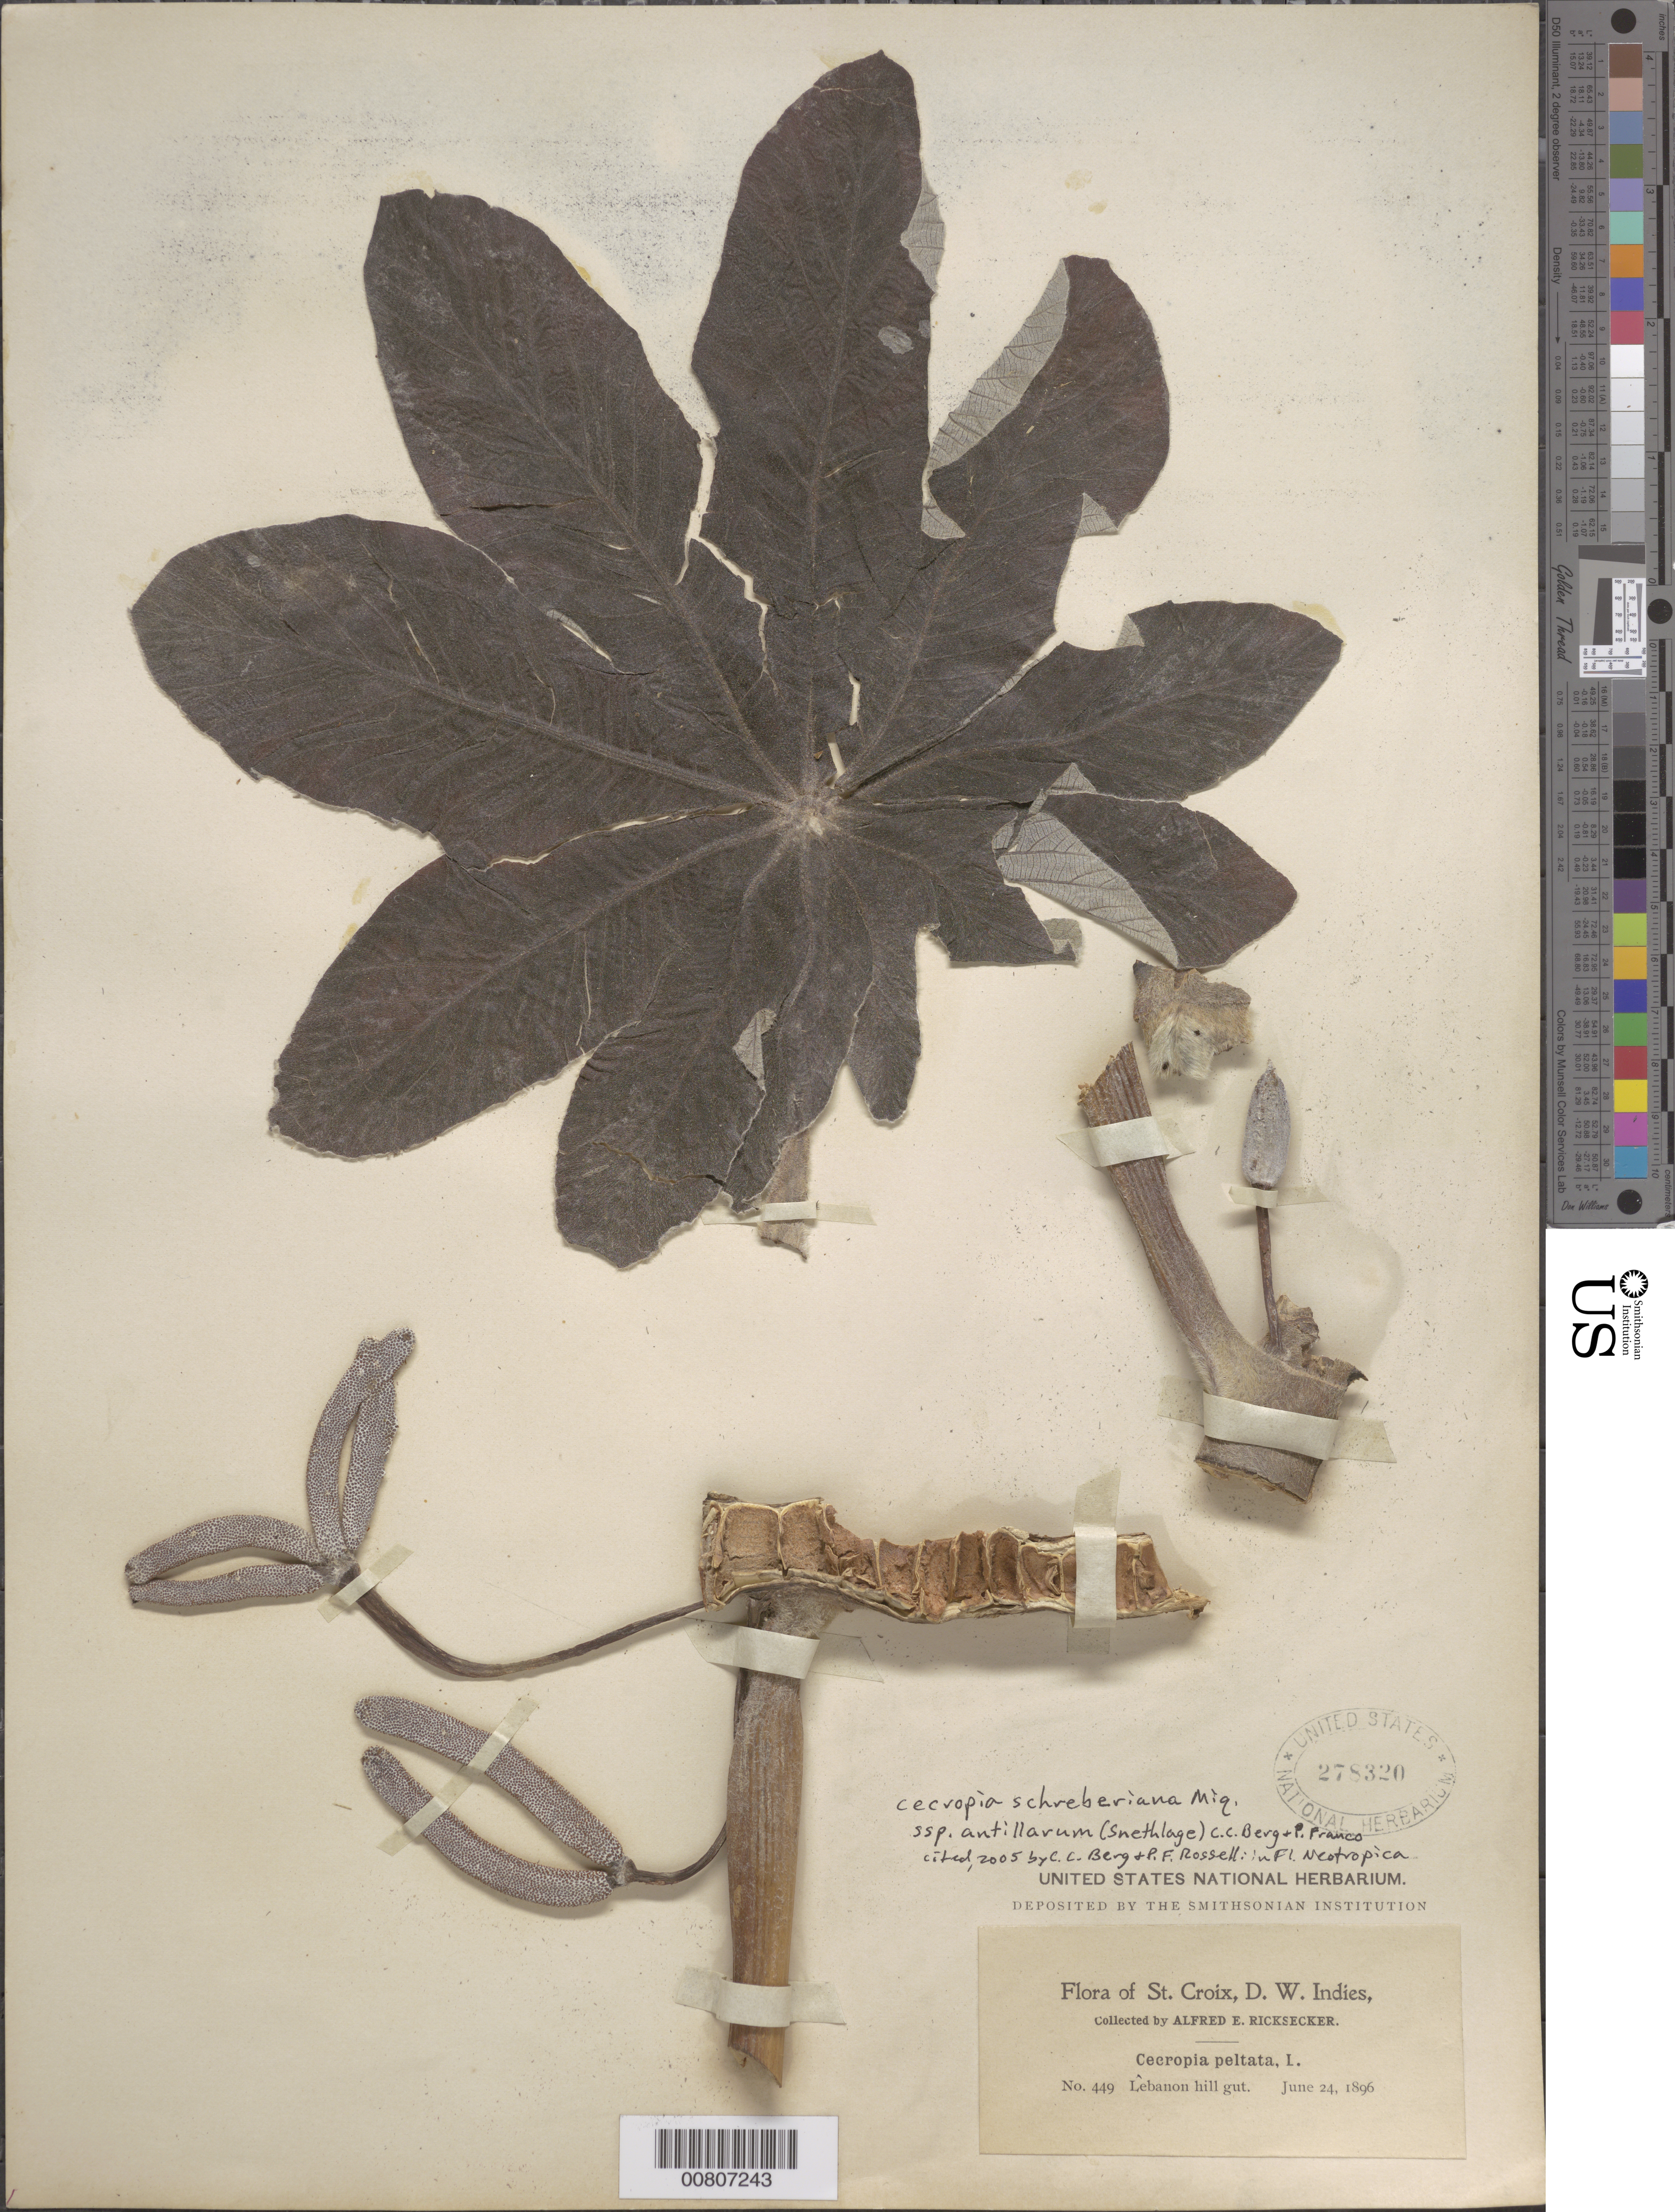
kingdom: Plantae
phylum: Tracheophyta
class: Magnoliopsida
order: Rosales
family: Urticaceae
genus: Cecropia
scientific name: Cecropia schreberiana subsp. antillarum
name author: (Snethl.) C.C. Berg & P. Franco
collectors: A. E. Ricksecker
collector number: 449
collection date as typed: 24 Jun 1896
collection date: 1896-06-24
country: U.S. Virgin Islands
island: St. Croix I.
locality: Lebanon hill gut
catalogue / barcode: US 278320